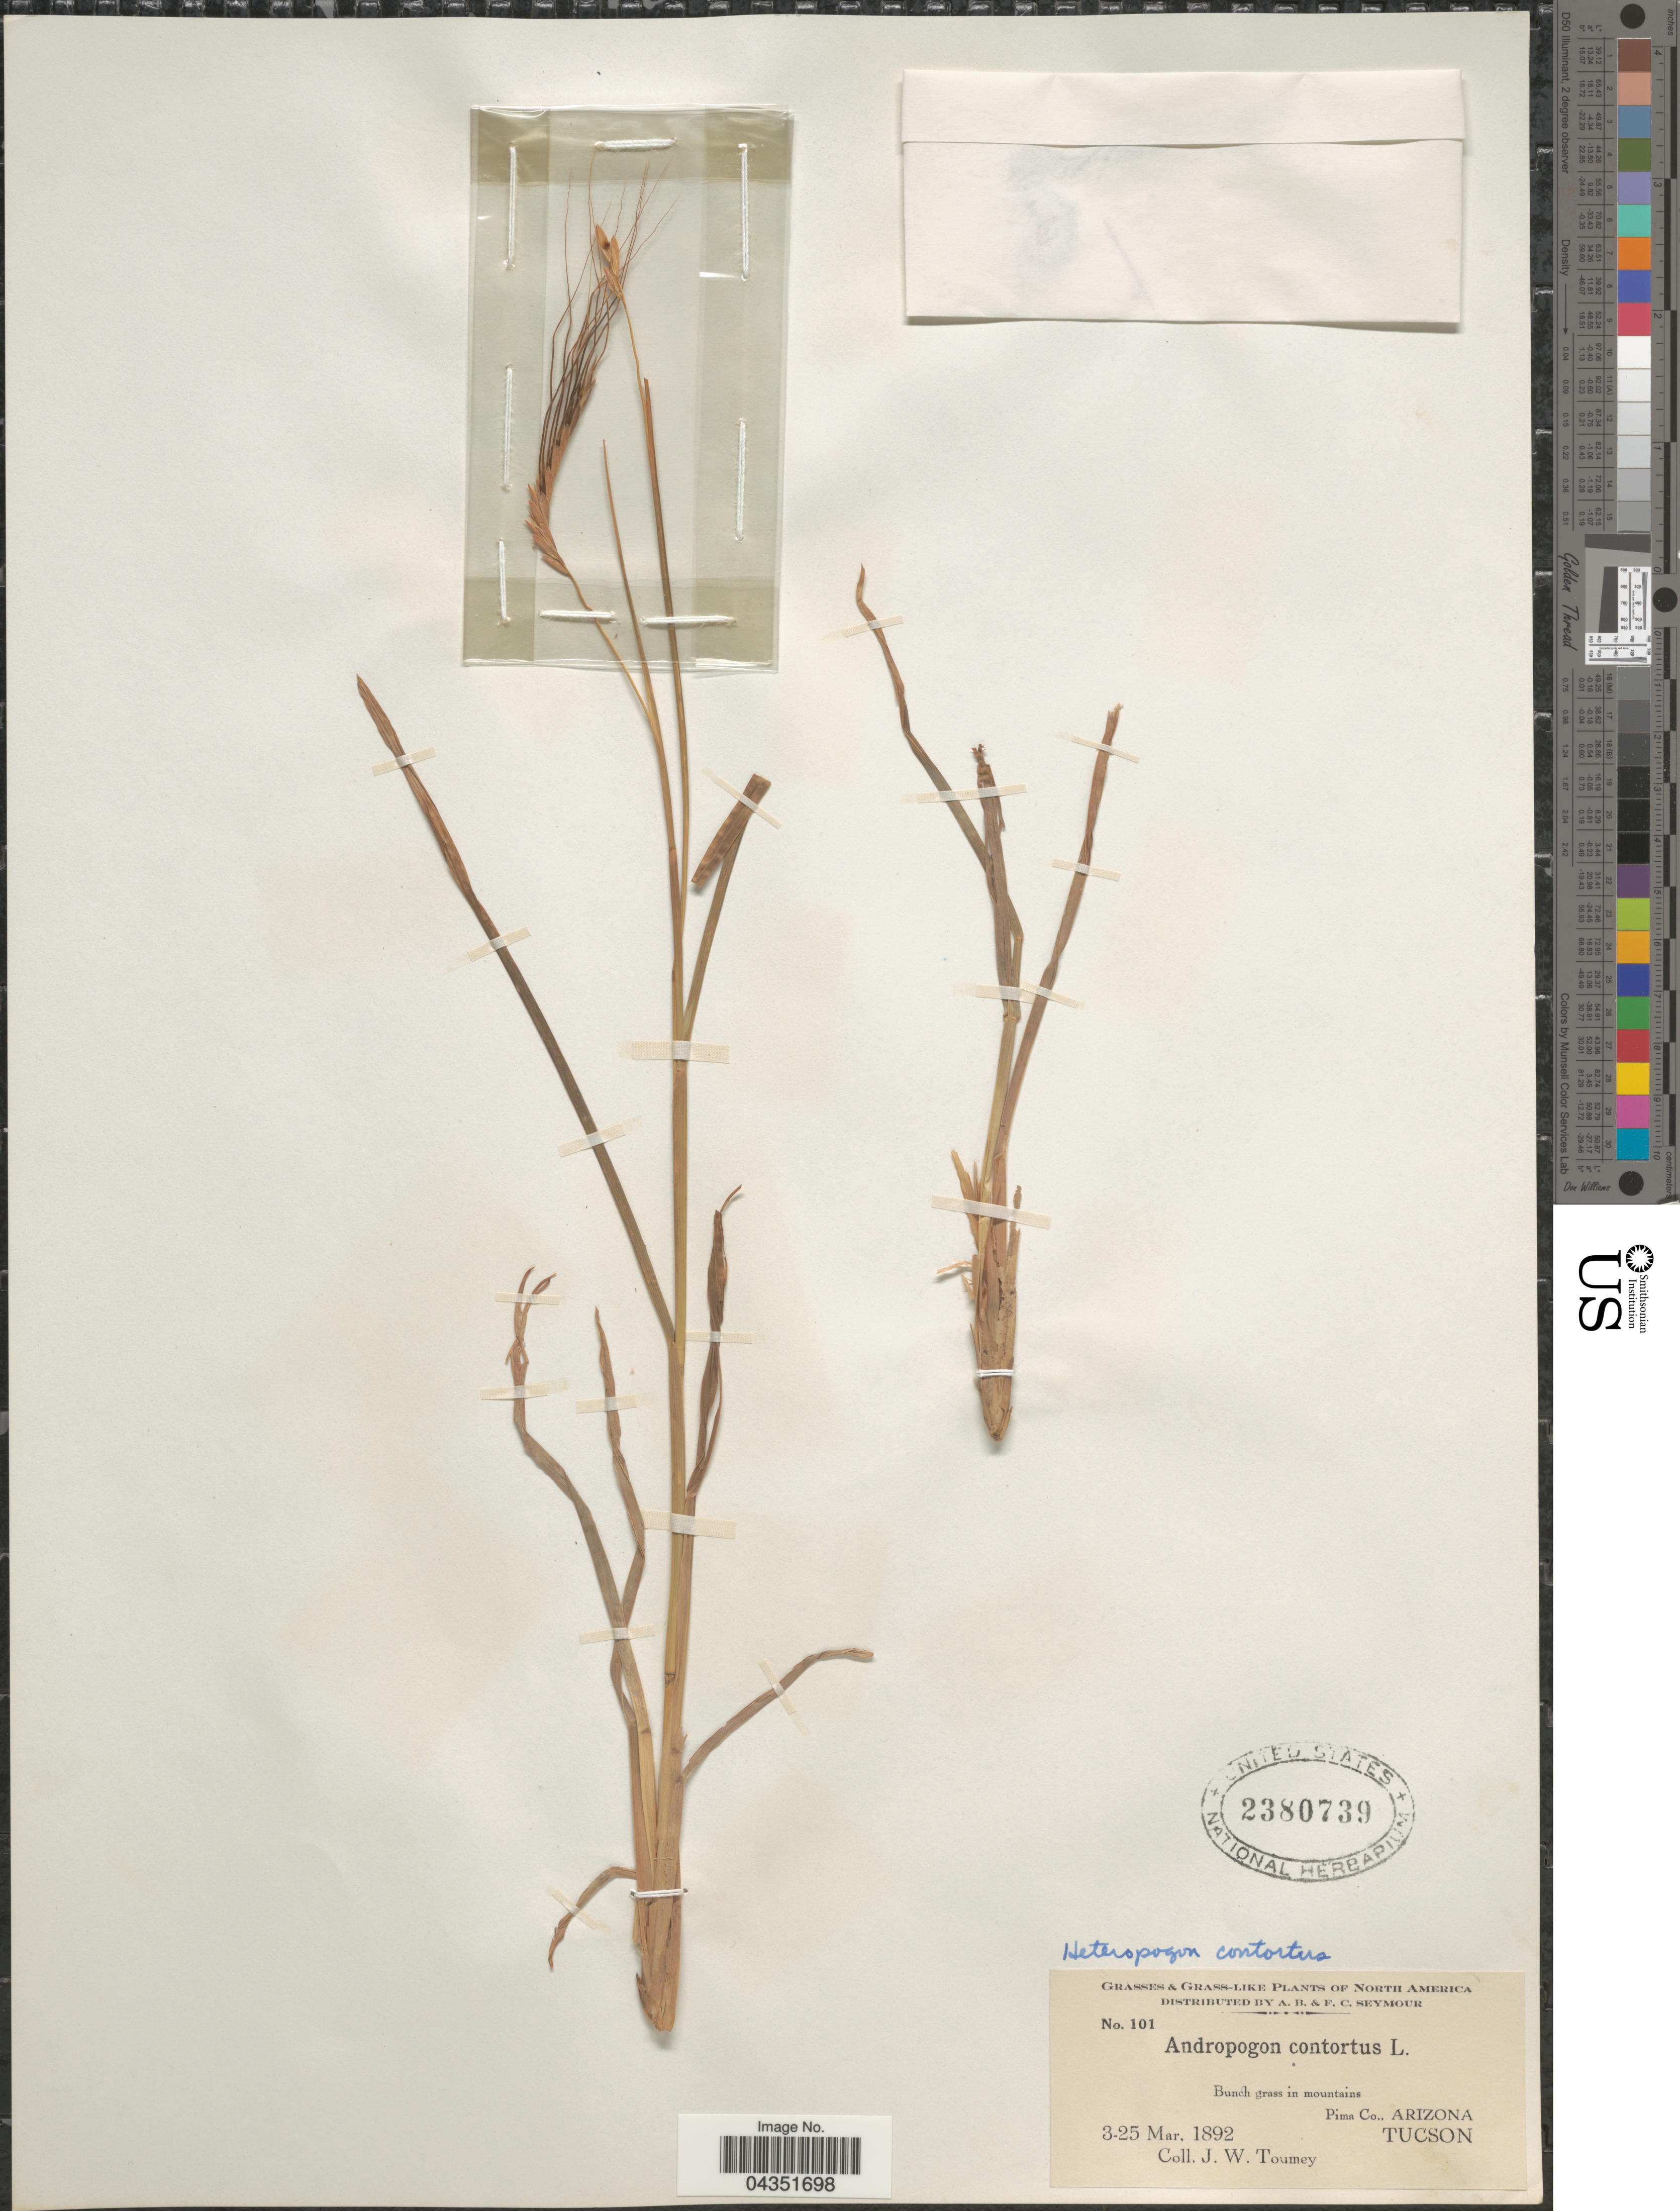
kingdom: Plantae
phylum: Tracheophyta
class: Liliopsida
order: Poales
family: Poaceae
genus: Heteropogon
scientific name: Heteropogon contortus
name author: (L.) P. Beauv. ex Roem. & Schult.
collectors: J. W. Toumey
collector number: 101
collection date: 1892-03-03/1892-03-25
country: United States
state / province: Arizona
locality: Bunch grass in mountains. Pima Co. Tucson.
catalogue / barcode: US 2380739